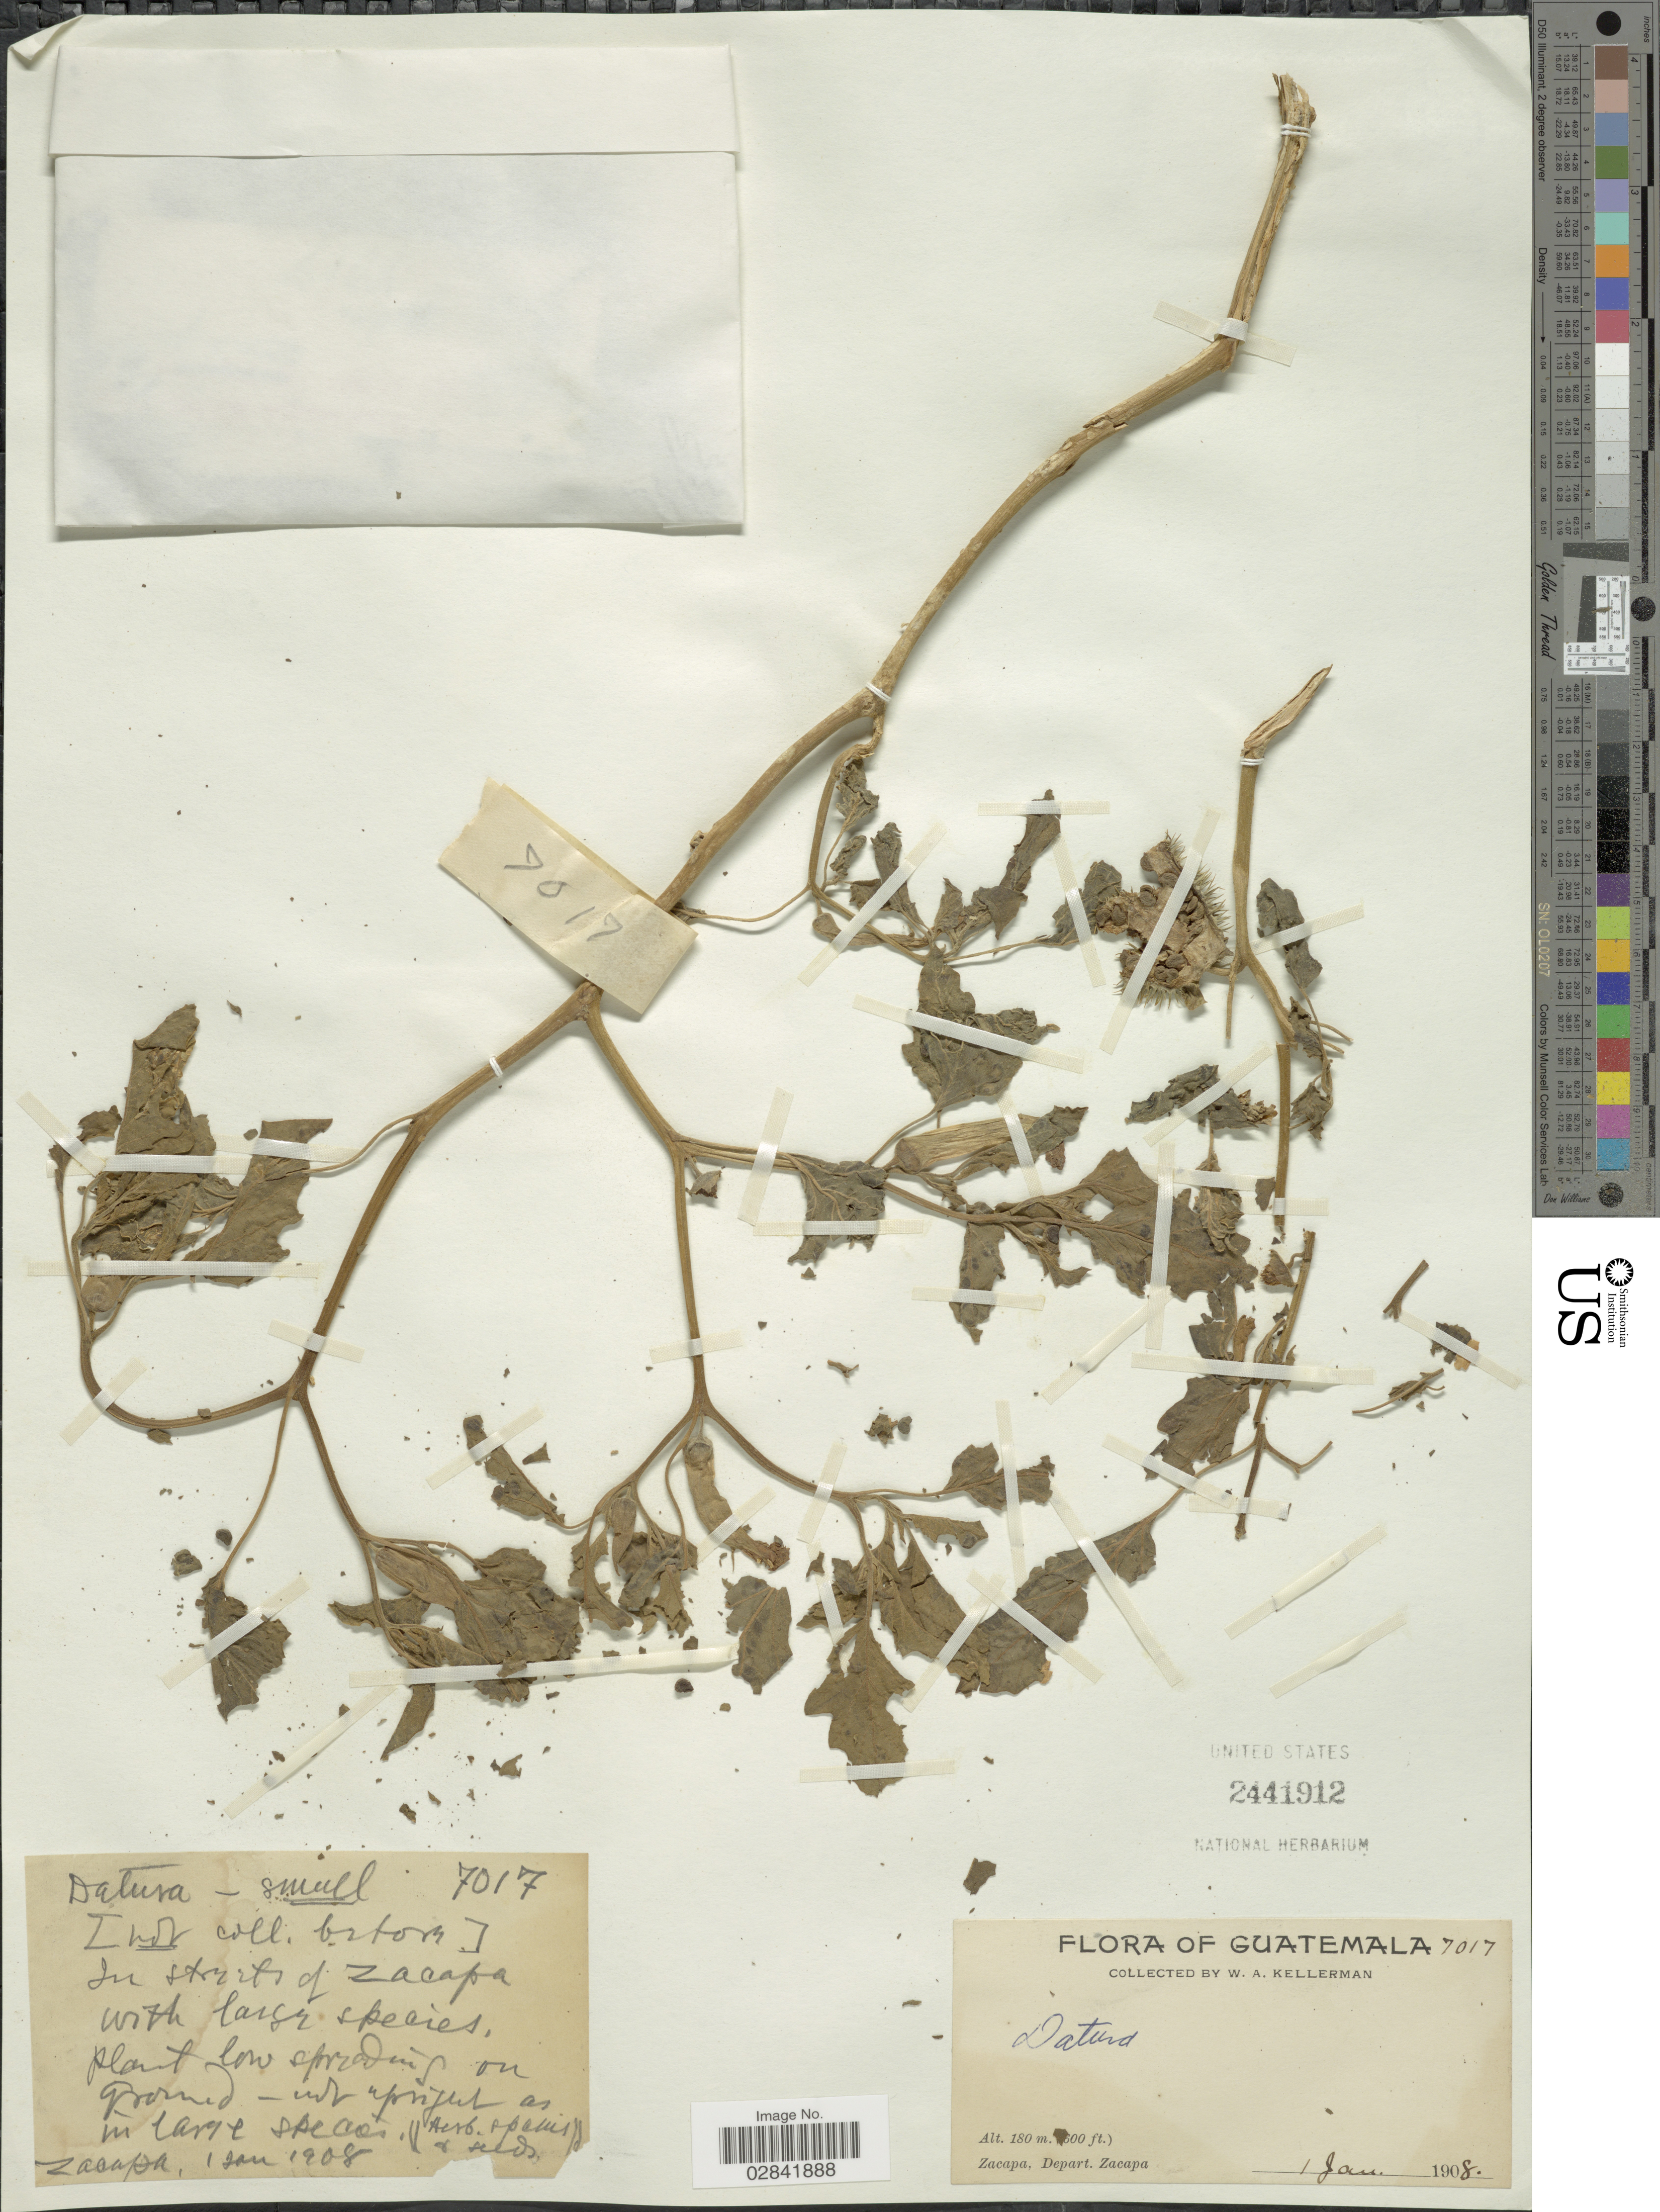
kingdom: Plantae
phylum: Tracheophyta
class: Magnoliopsida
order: Solanales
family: Solanaceae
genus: Datura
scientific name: Datura sp.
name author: L.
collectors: W. Kellerman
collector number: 7017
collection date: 1908-01-01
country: Guatemala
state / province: Zacapa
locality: Zacapa, Depart. Zacapa.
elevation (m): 180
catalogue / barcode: US 2441912